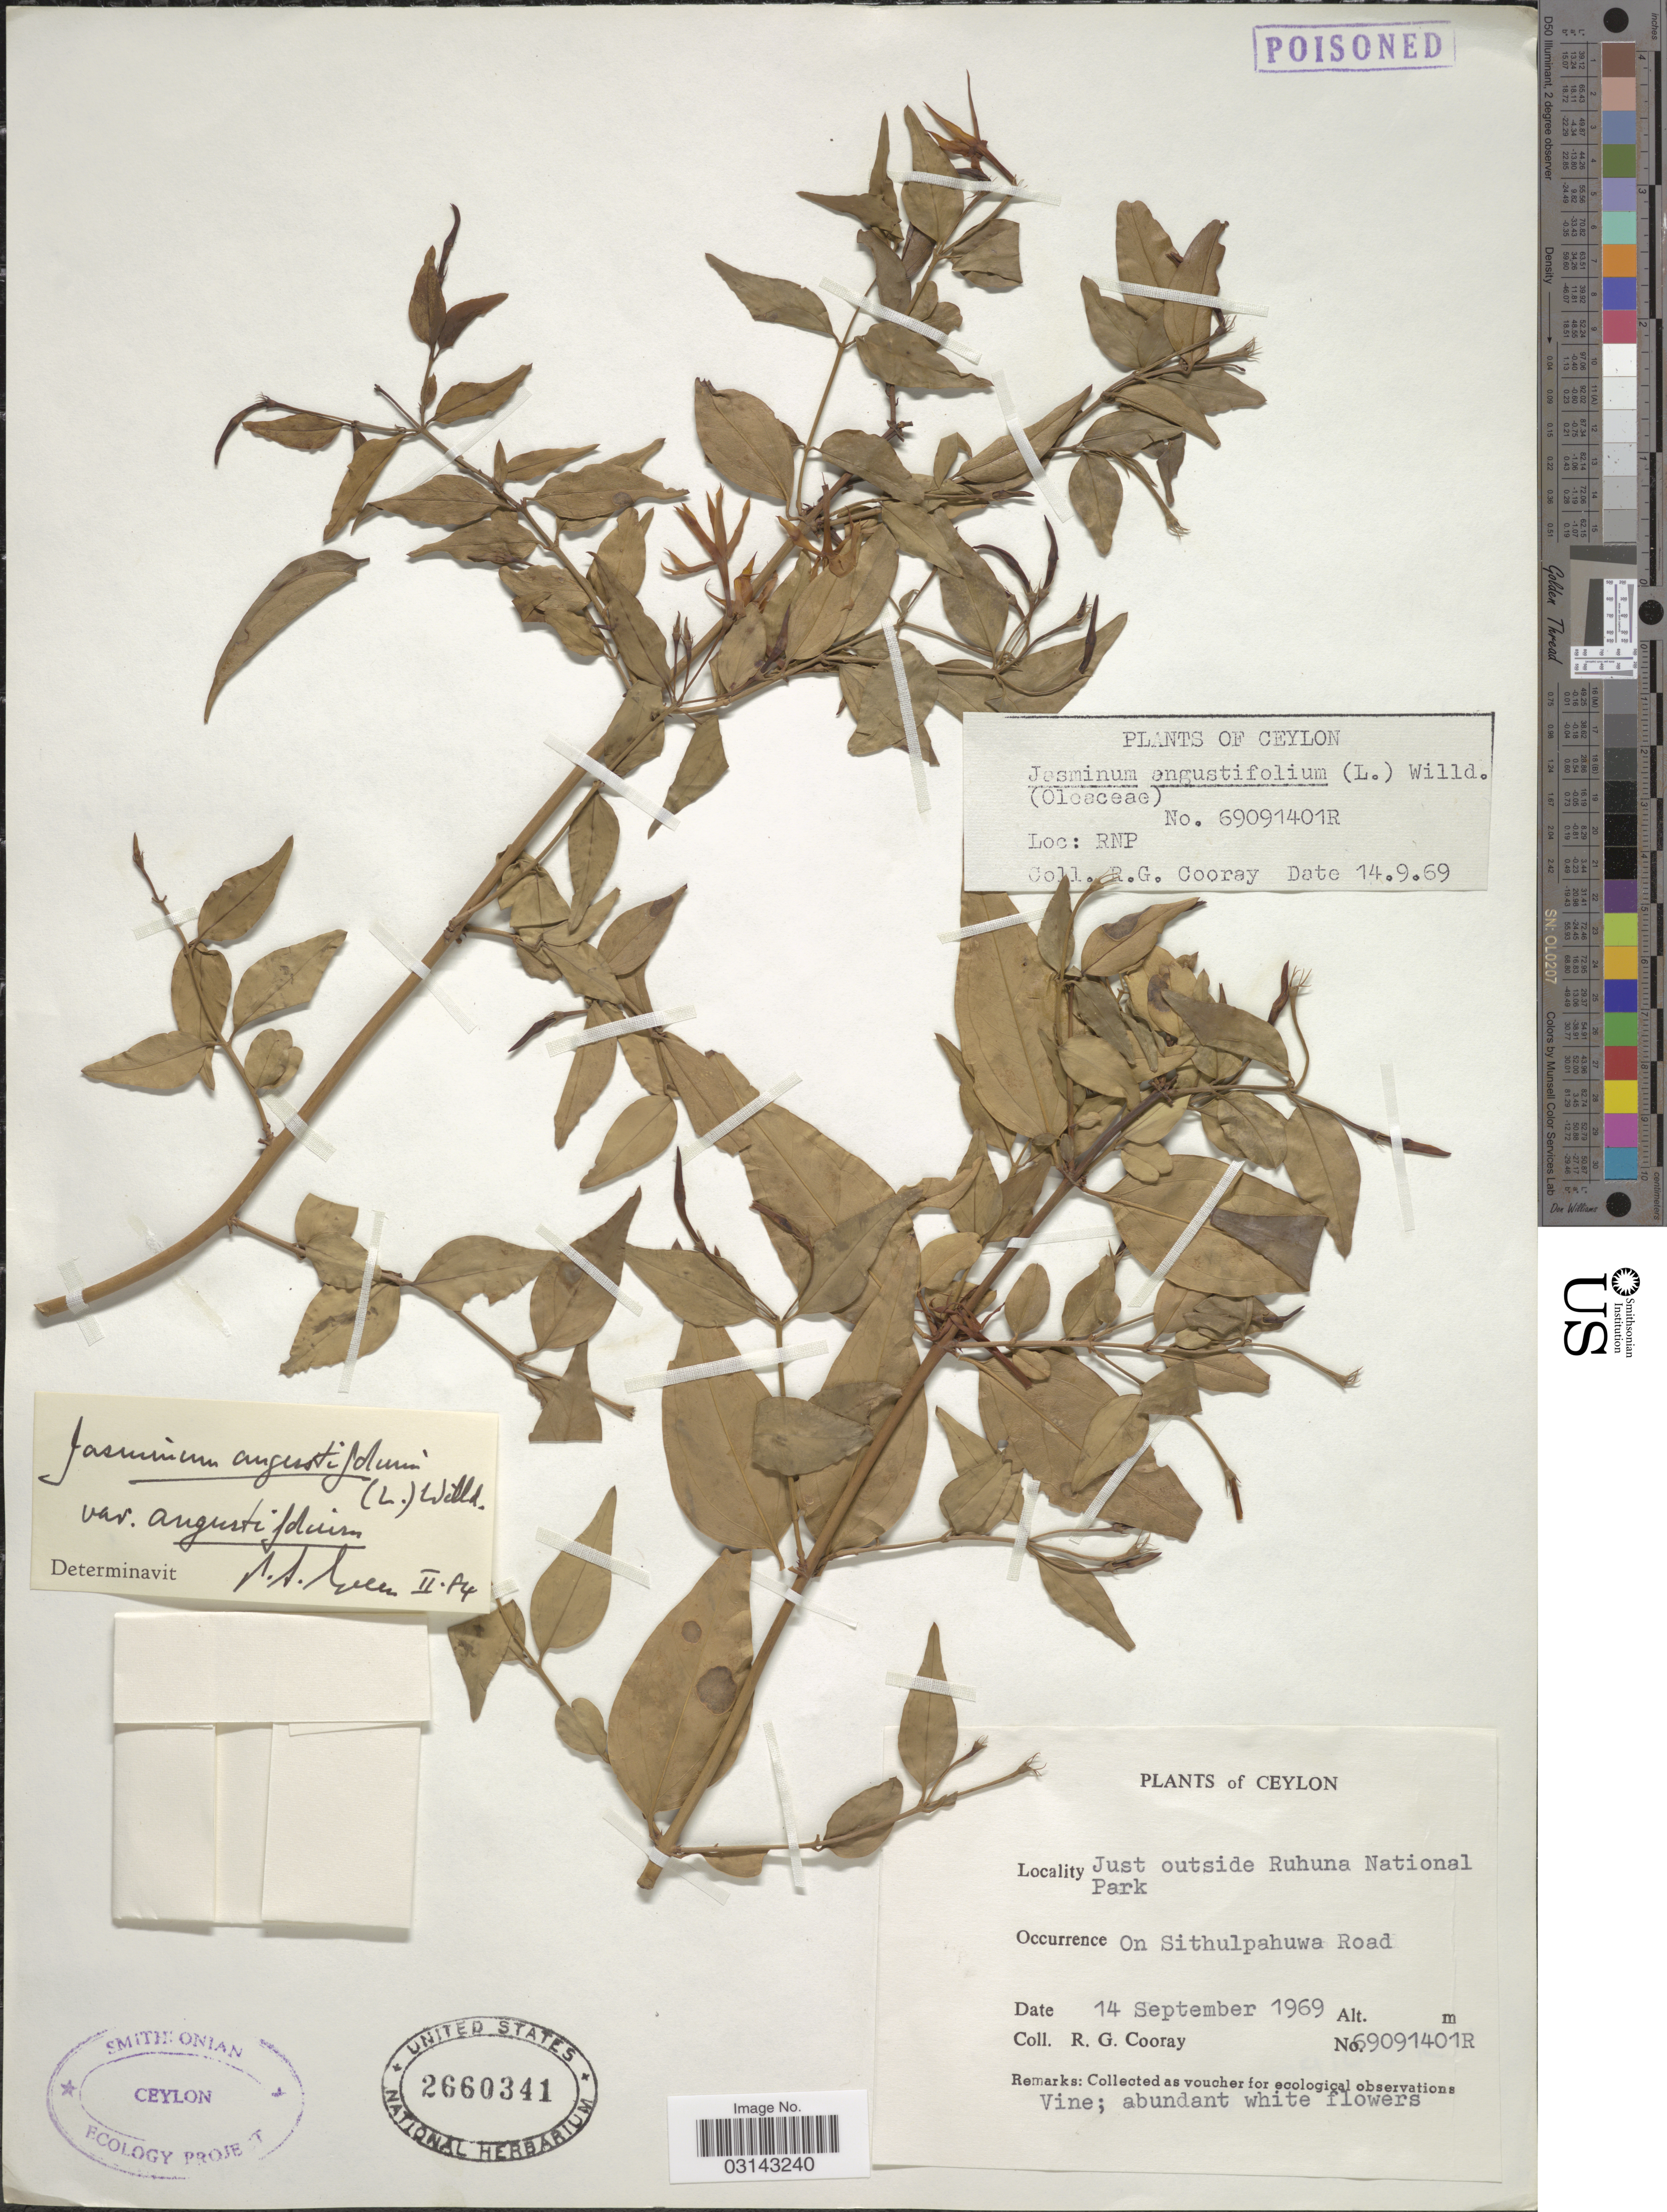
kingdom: Plantae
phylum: Tracheophyta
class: Magnoliopsida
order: Lamiales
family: Oleaceae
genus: Jasminum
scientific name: Jasminum angustifolium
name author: (L.) Willd.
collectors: R. Cooray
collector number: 69091401R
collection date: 1969-09-14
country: Sri Lanka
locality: Ceylon. Just outside Ruhuna National Park. On Sithulpahuwa Road.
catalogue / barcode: US 2660341